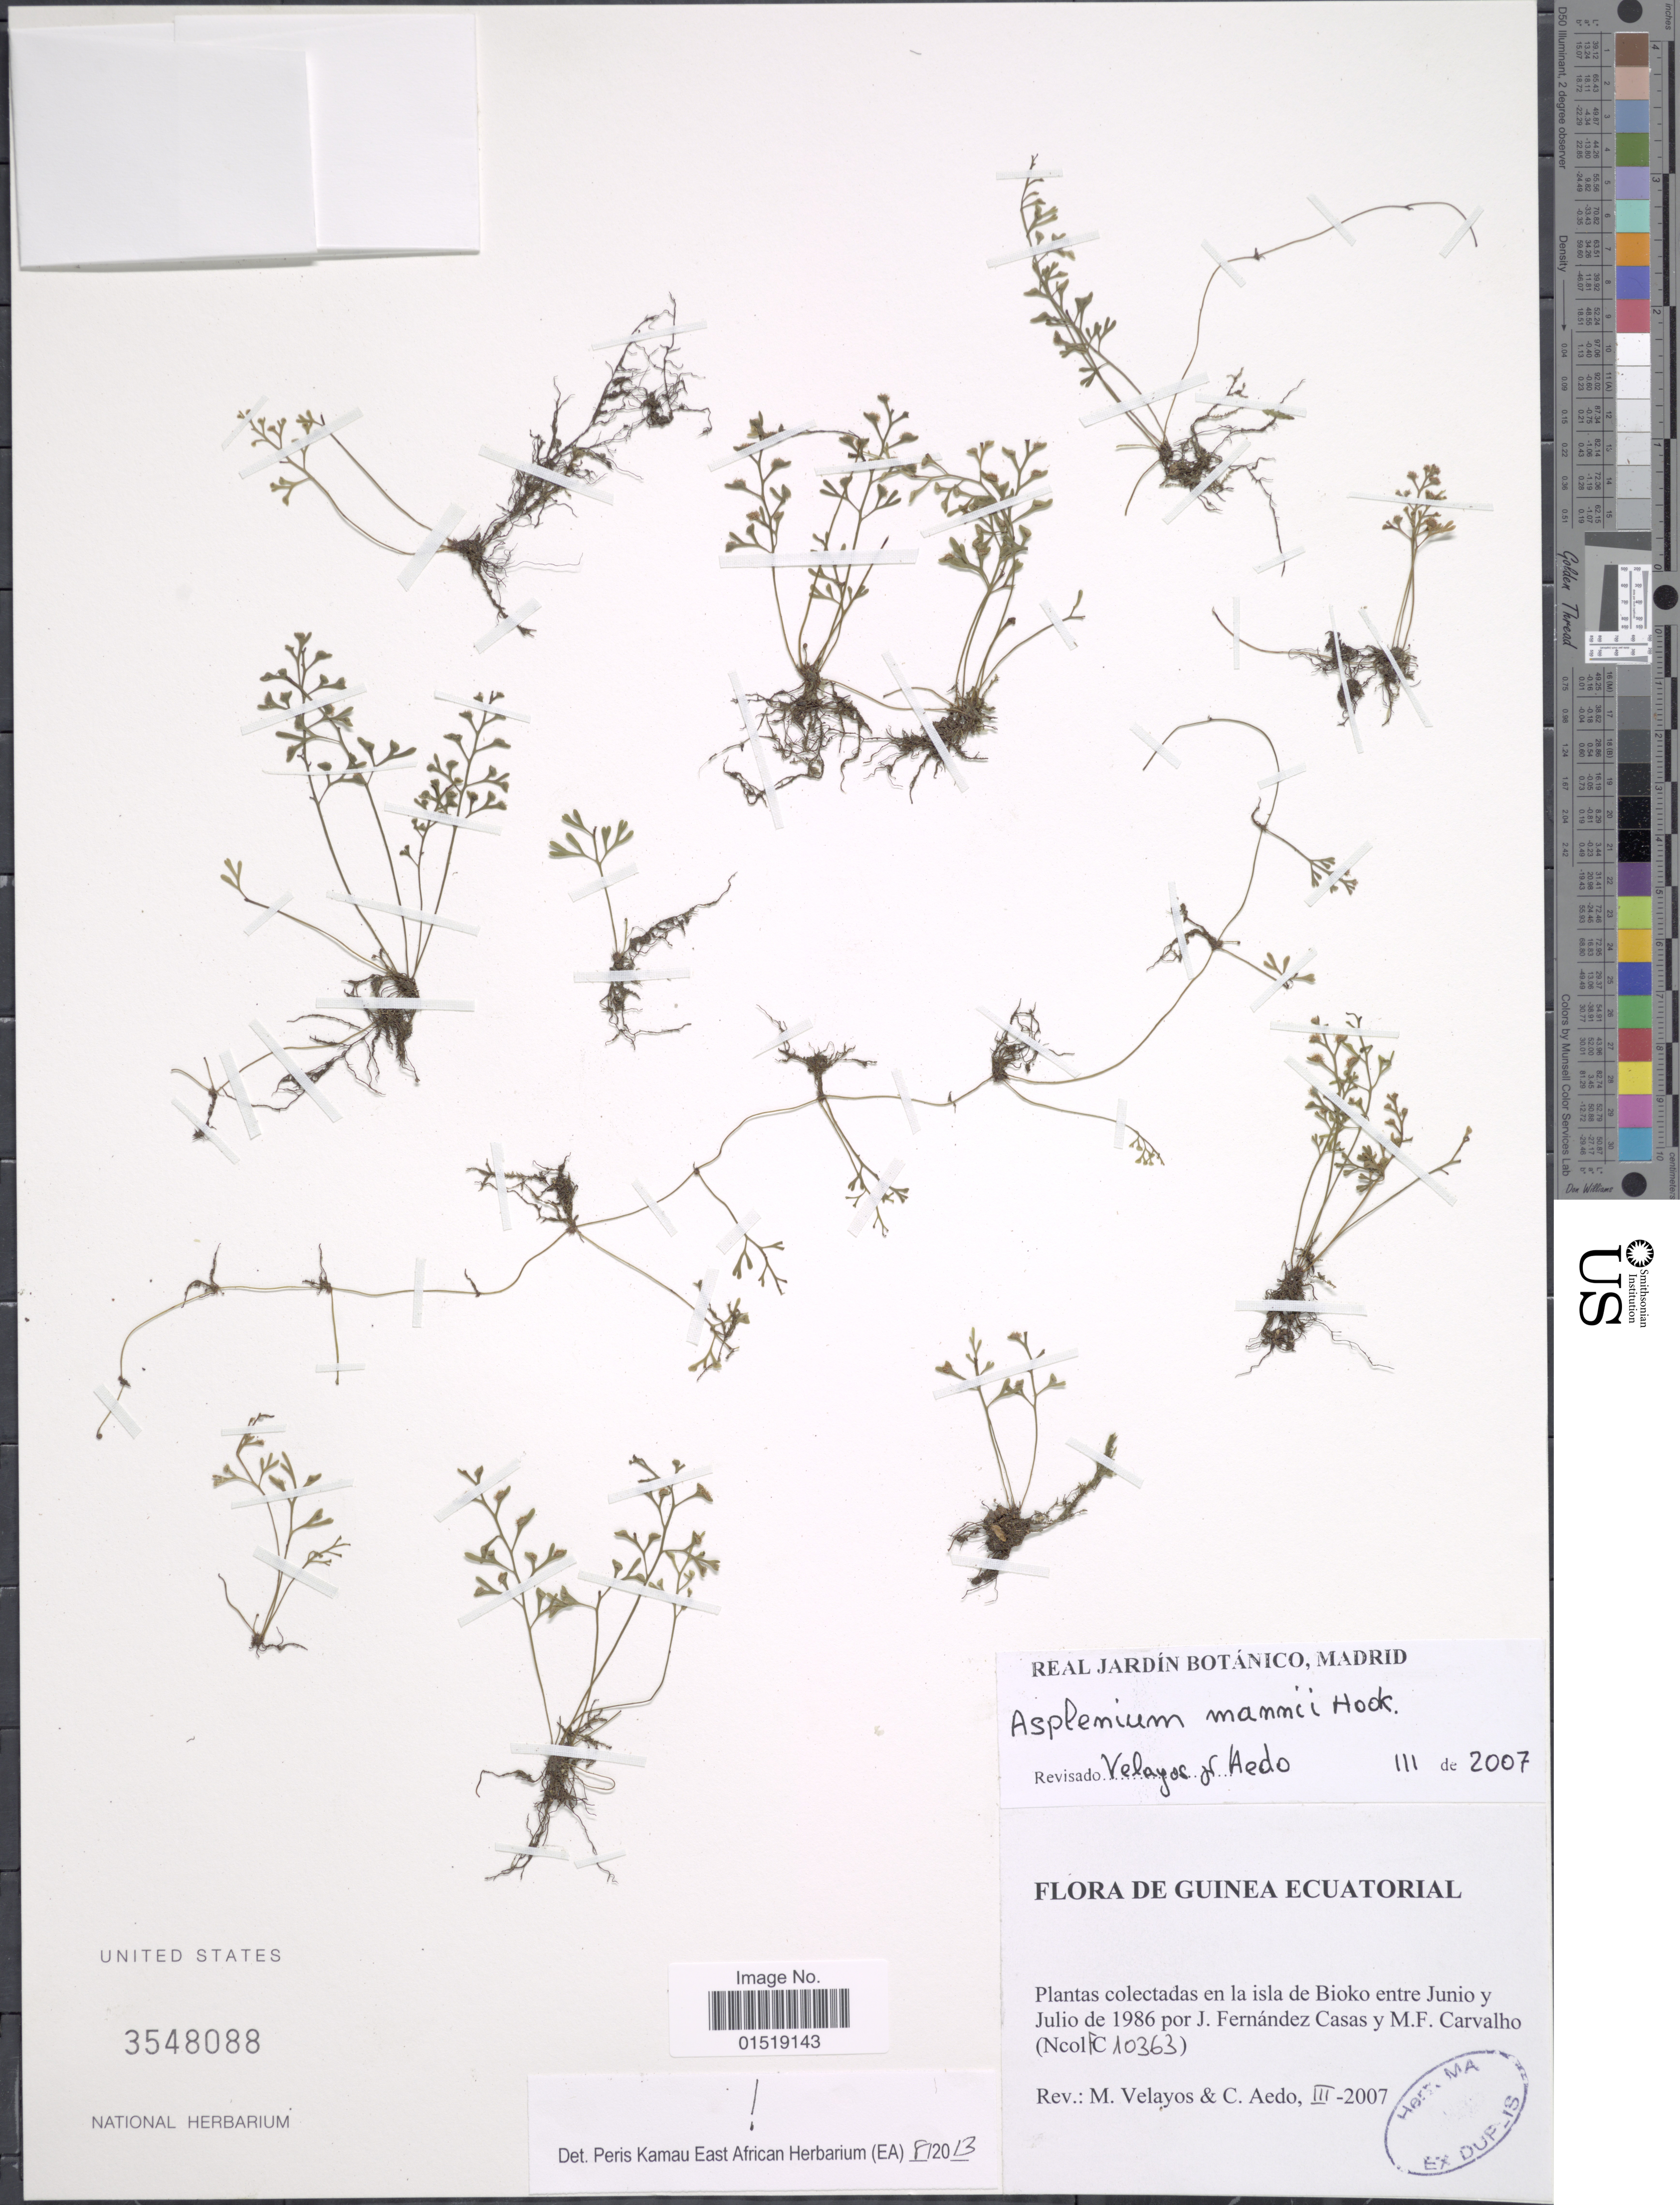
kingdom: Plantae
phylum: Tracheophyta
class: Polypodiopsida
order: Polypodiales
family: Aspleniaceae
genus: Asplenium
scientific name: Asplenium mannii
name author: Hook.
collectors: J. Casas & M. F. Carvalho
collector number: C10363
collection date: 1986-06/1986-07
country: Equatorial Guinea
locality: Isla de Bioko.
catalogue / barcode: US 3548088